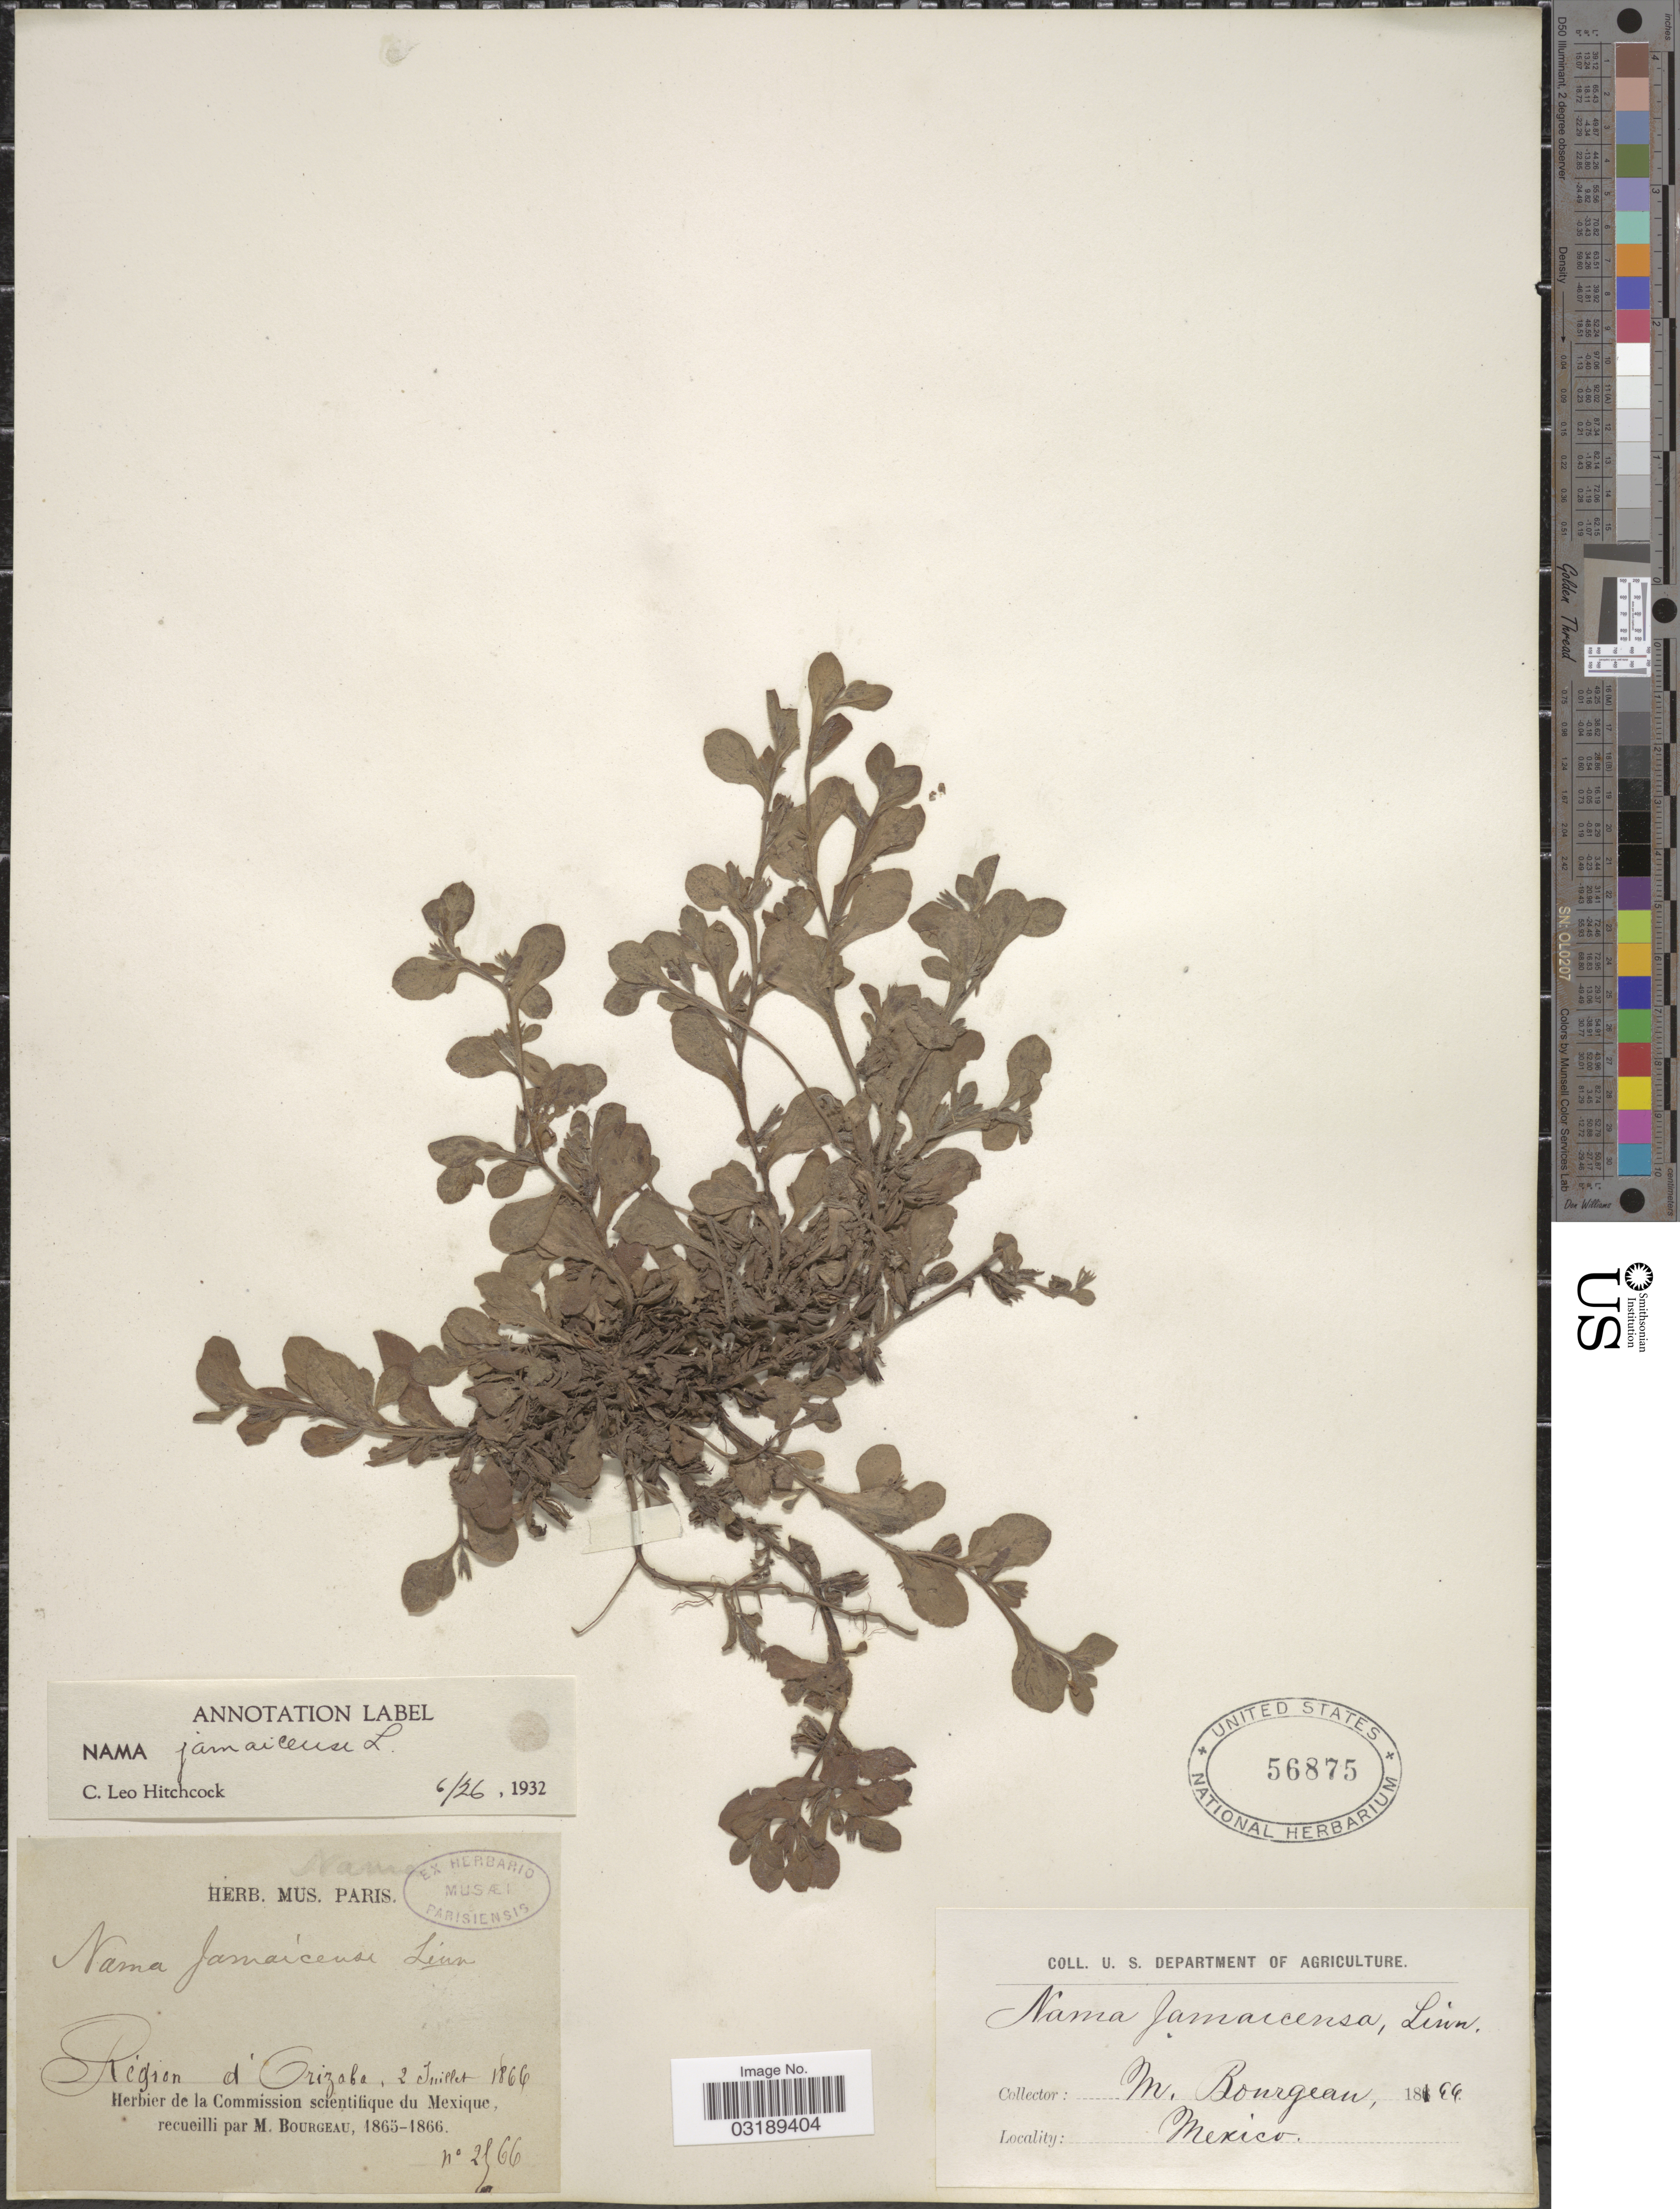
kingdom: Plantae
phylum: Tracheophyta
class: Magnoliopsida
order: Boraginales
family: Namaceae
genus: Nama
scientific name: Nama jamaicensis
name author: L.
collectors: M. Bourgeau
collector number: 2566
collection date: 1866-07-02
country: Mexico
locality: Région d'Orizaba.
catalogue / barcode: US 56875